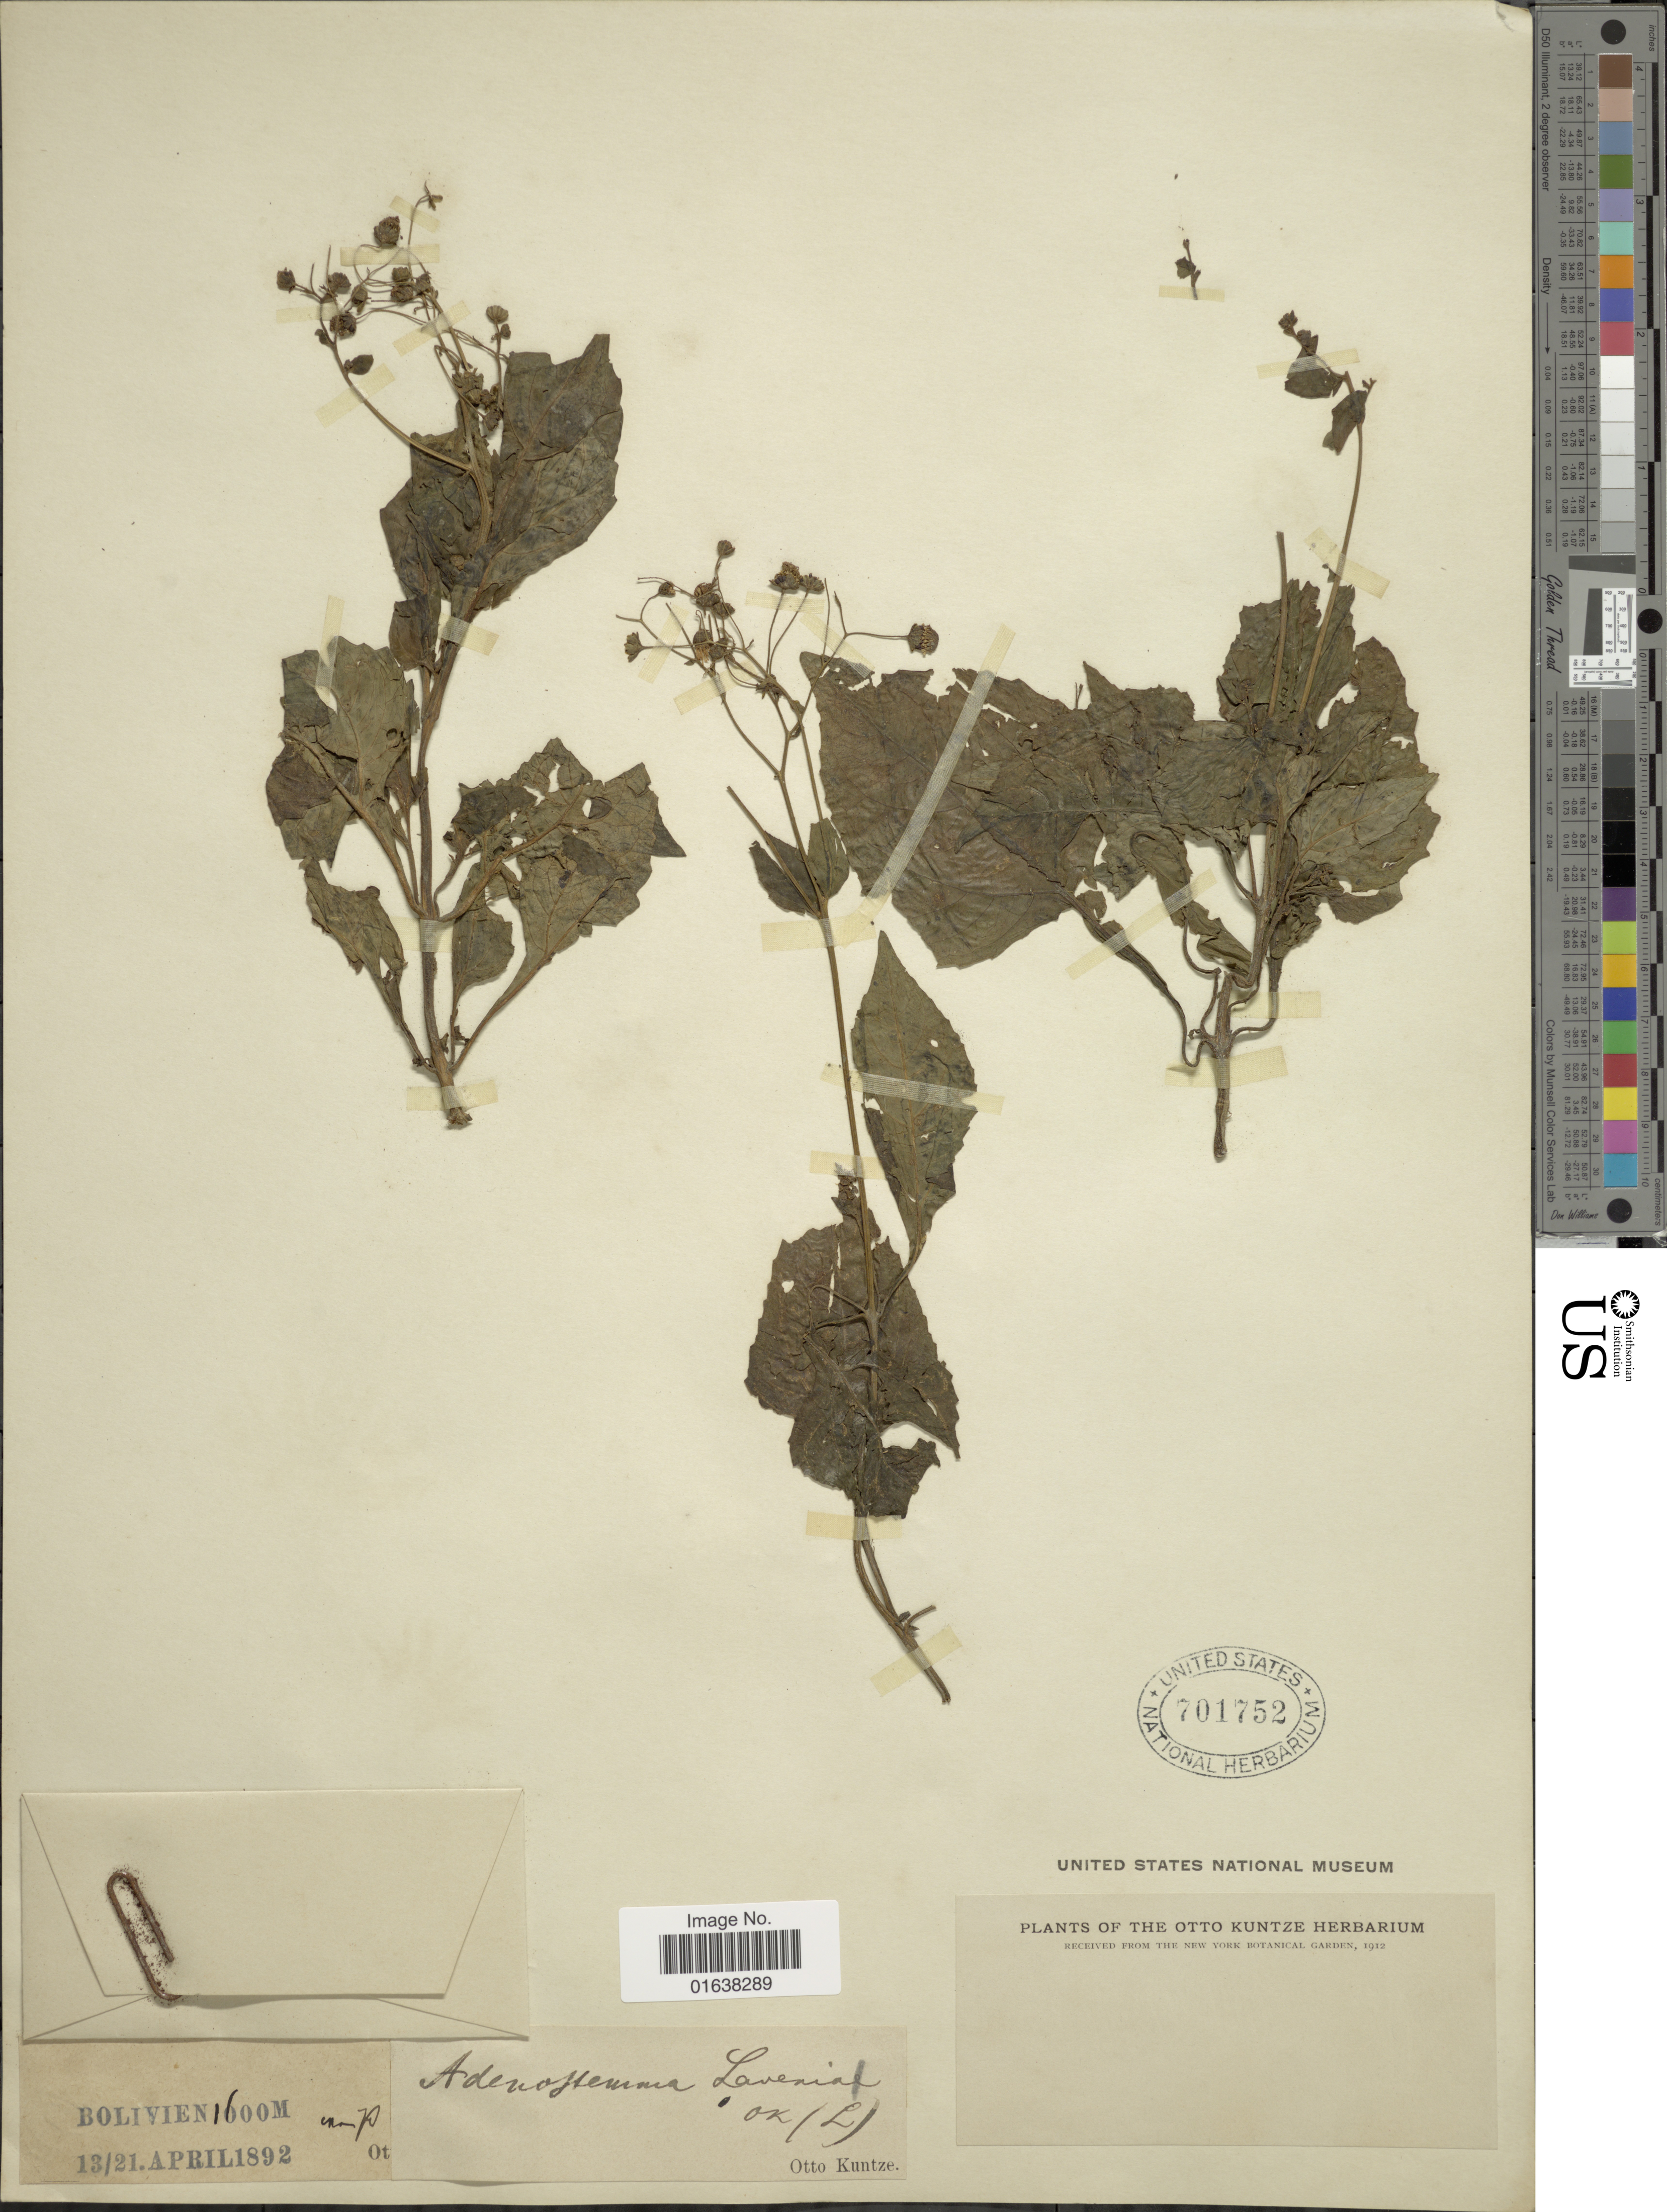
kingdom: Plantae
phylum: Tracheophyta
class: Magnoliopsida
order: Asterales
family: Asteraceae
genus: Adenostemma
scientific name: Adenostemma involucratum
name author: R.M. King & H. Rob.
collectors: C.E.O. Kuntze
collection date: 1892-04-13/1892-04-21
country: Bolivia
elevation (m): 1600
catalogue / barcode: US 701752